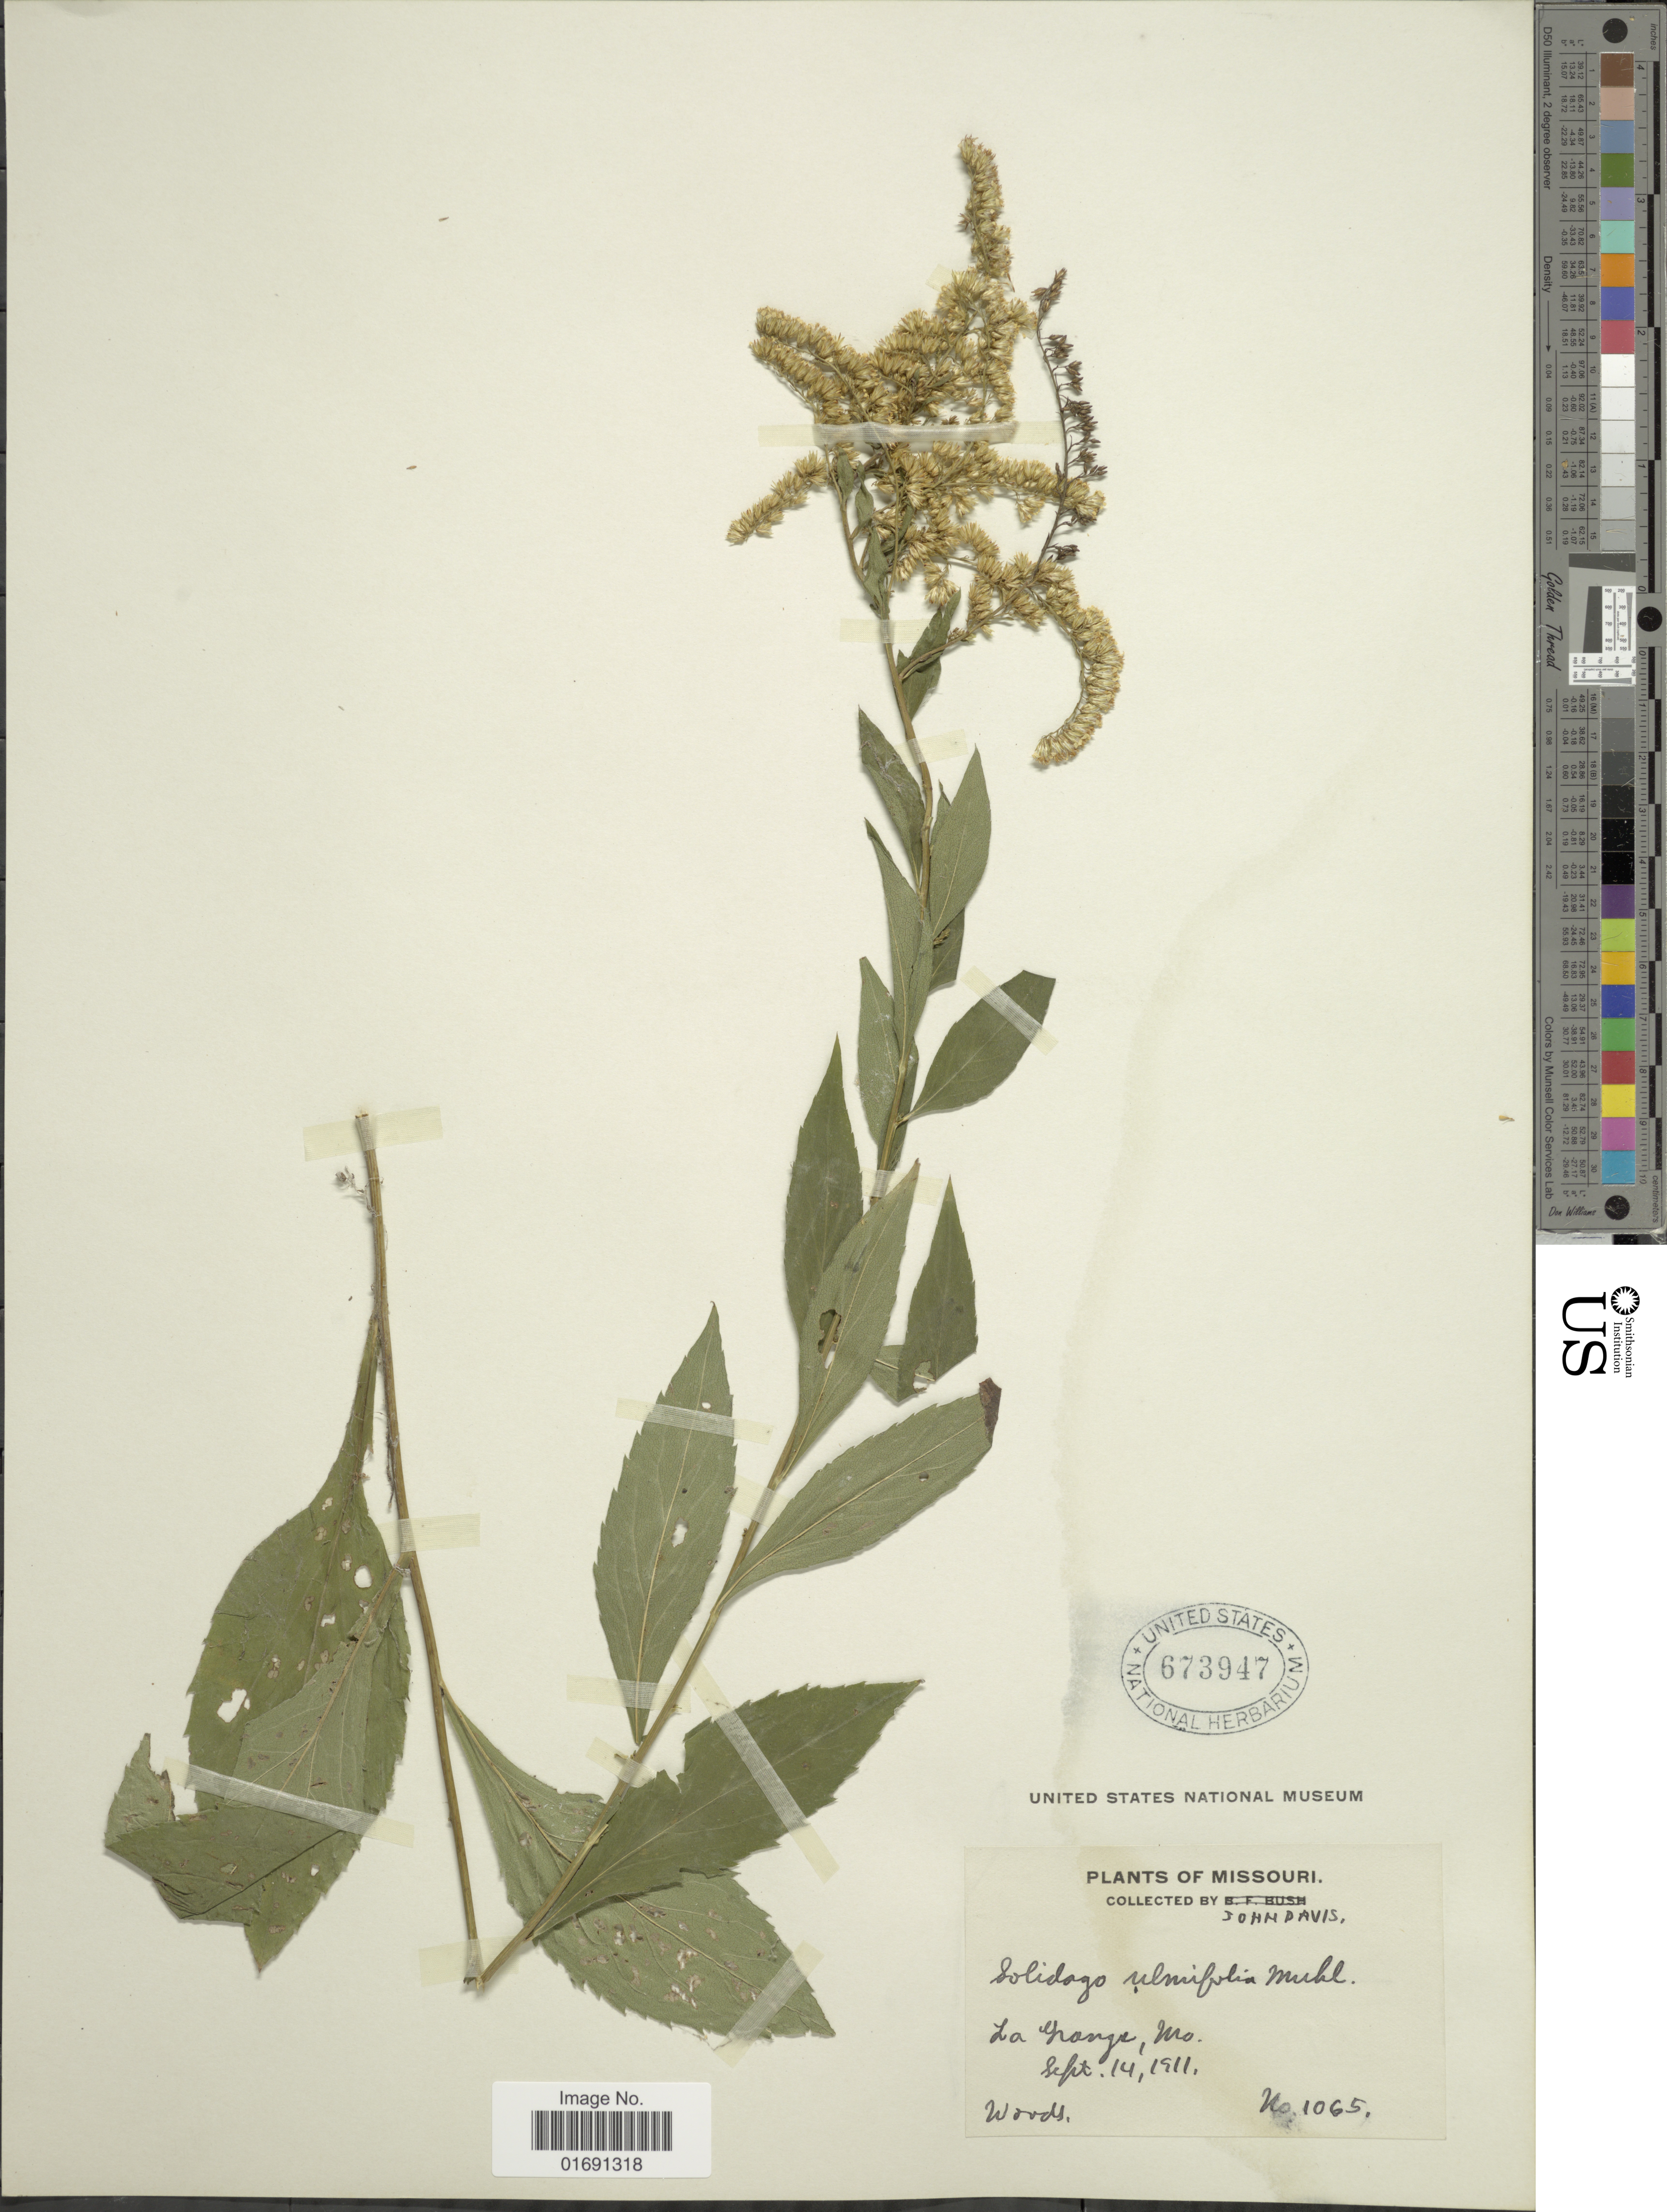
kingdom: Plantae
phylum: Tracheophyta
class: Magnoliopsida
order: Asterales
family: Asteraceae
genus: Solidago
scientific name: Solidago ulmifolia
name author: Muhl. ex Willd.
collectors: J. Davis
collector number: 1065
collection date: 1911-09-14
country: United States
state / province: Missouri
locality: La Grange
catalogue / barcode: US 673947